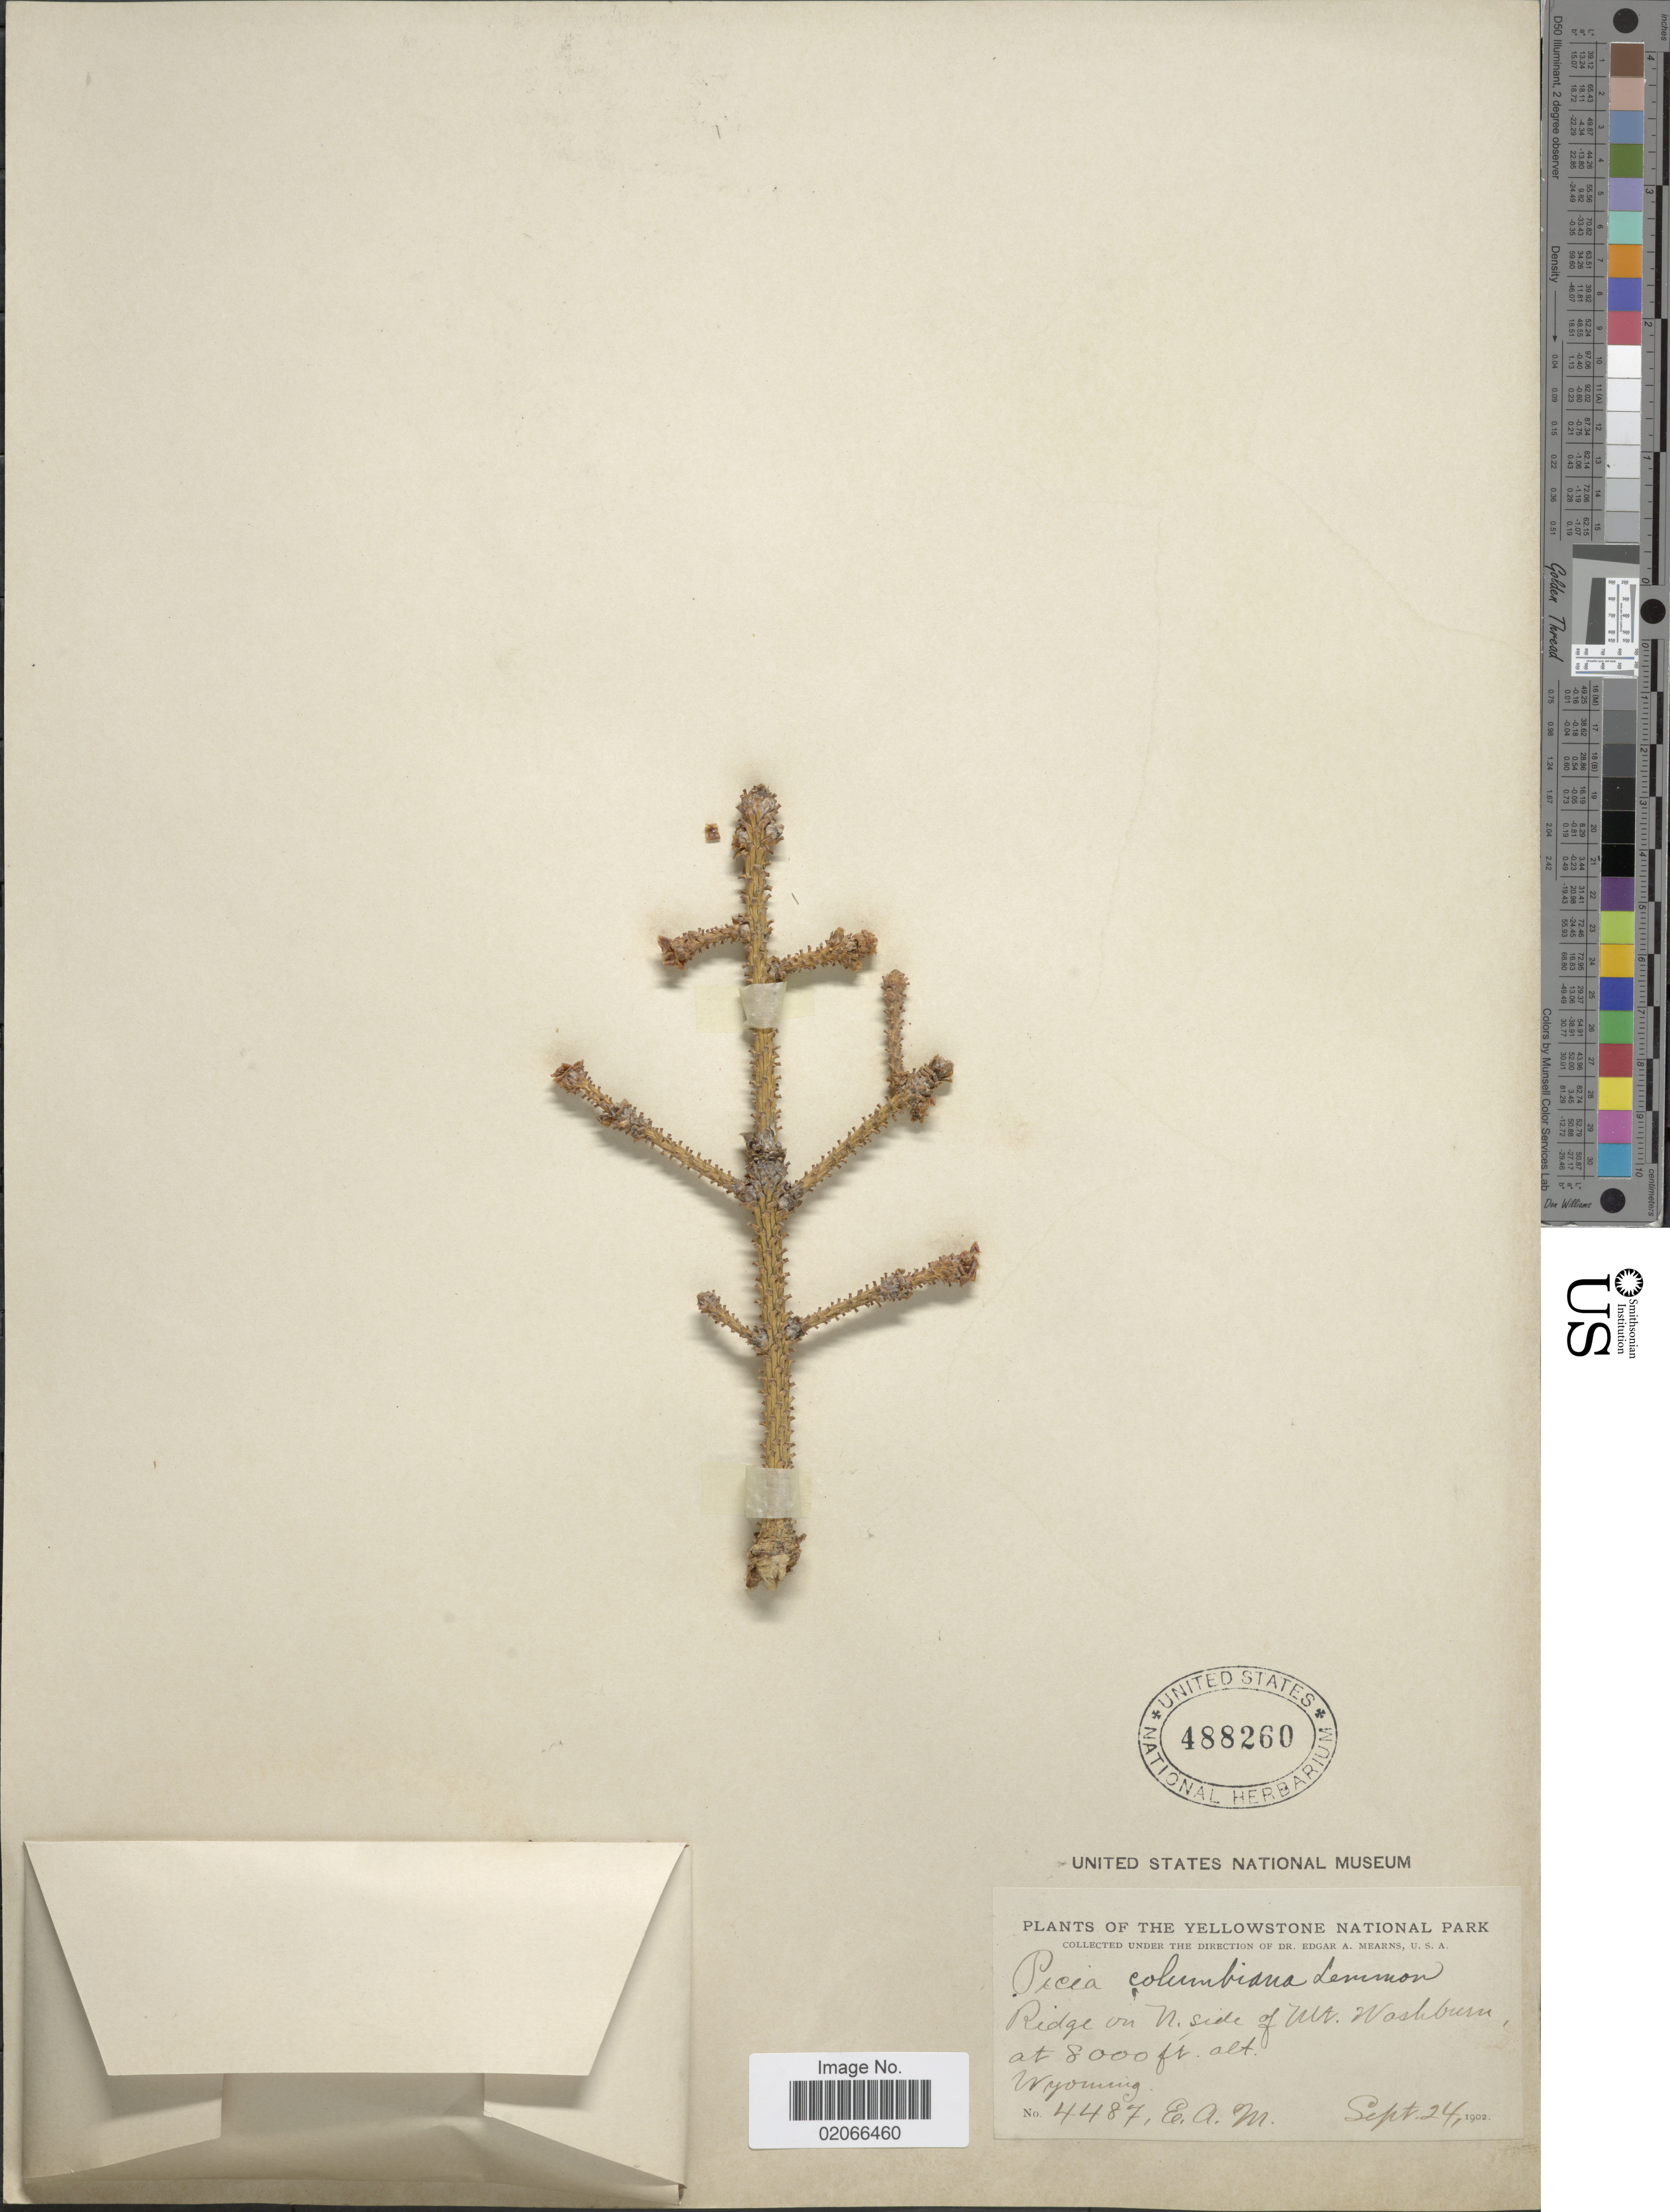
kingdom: Plantae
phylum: Tracheophyta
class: Pinopsida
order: Pinales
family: Pinaceae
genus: Picea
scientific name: Picea engelmannii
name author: Parry ex Engelm.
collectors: E. A. Mearns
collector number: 4487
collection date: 1902-09-24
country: United States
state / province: Wyoming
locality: Yellowstone National Park, Ridge on n. side of Mt. Washburn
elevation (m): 2438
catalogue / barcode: US 488260